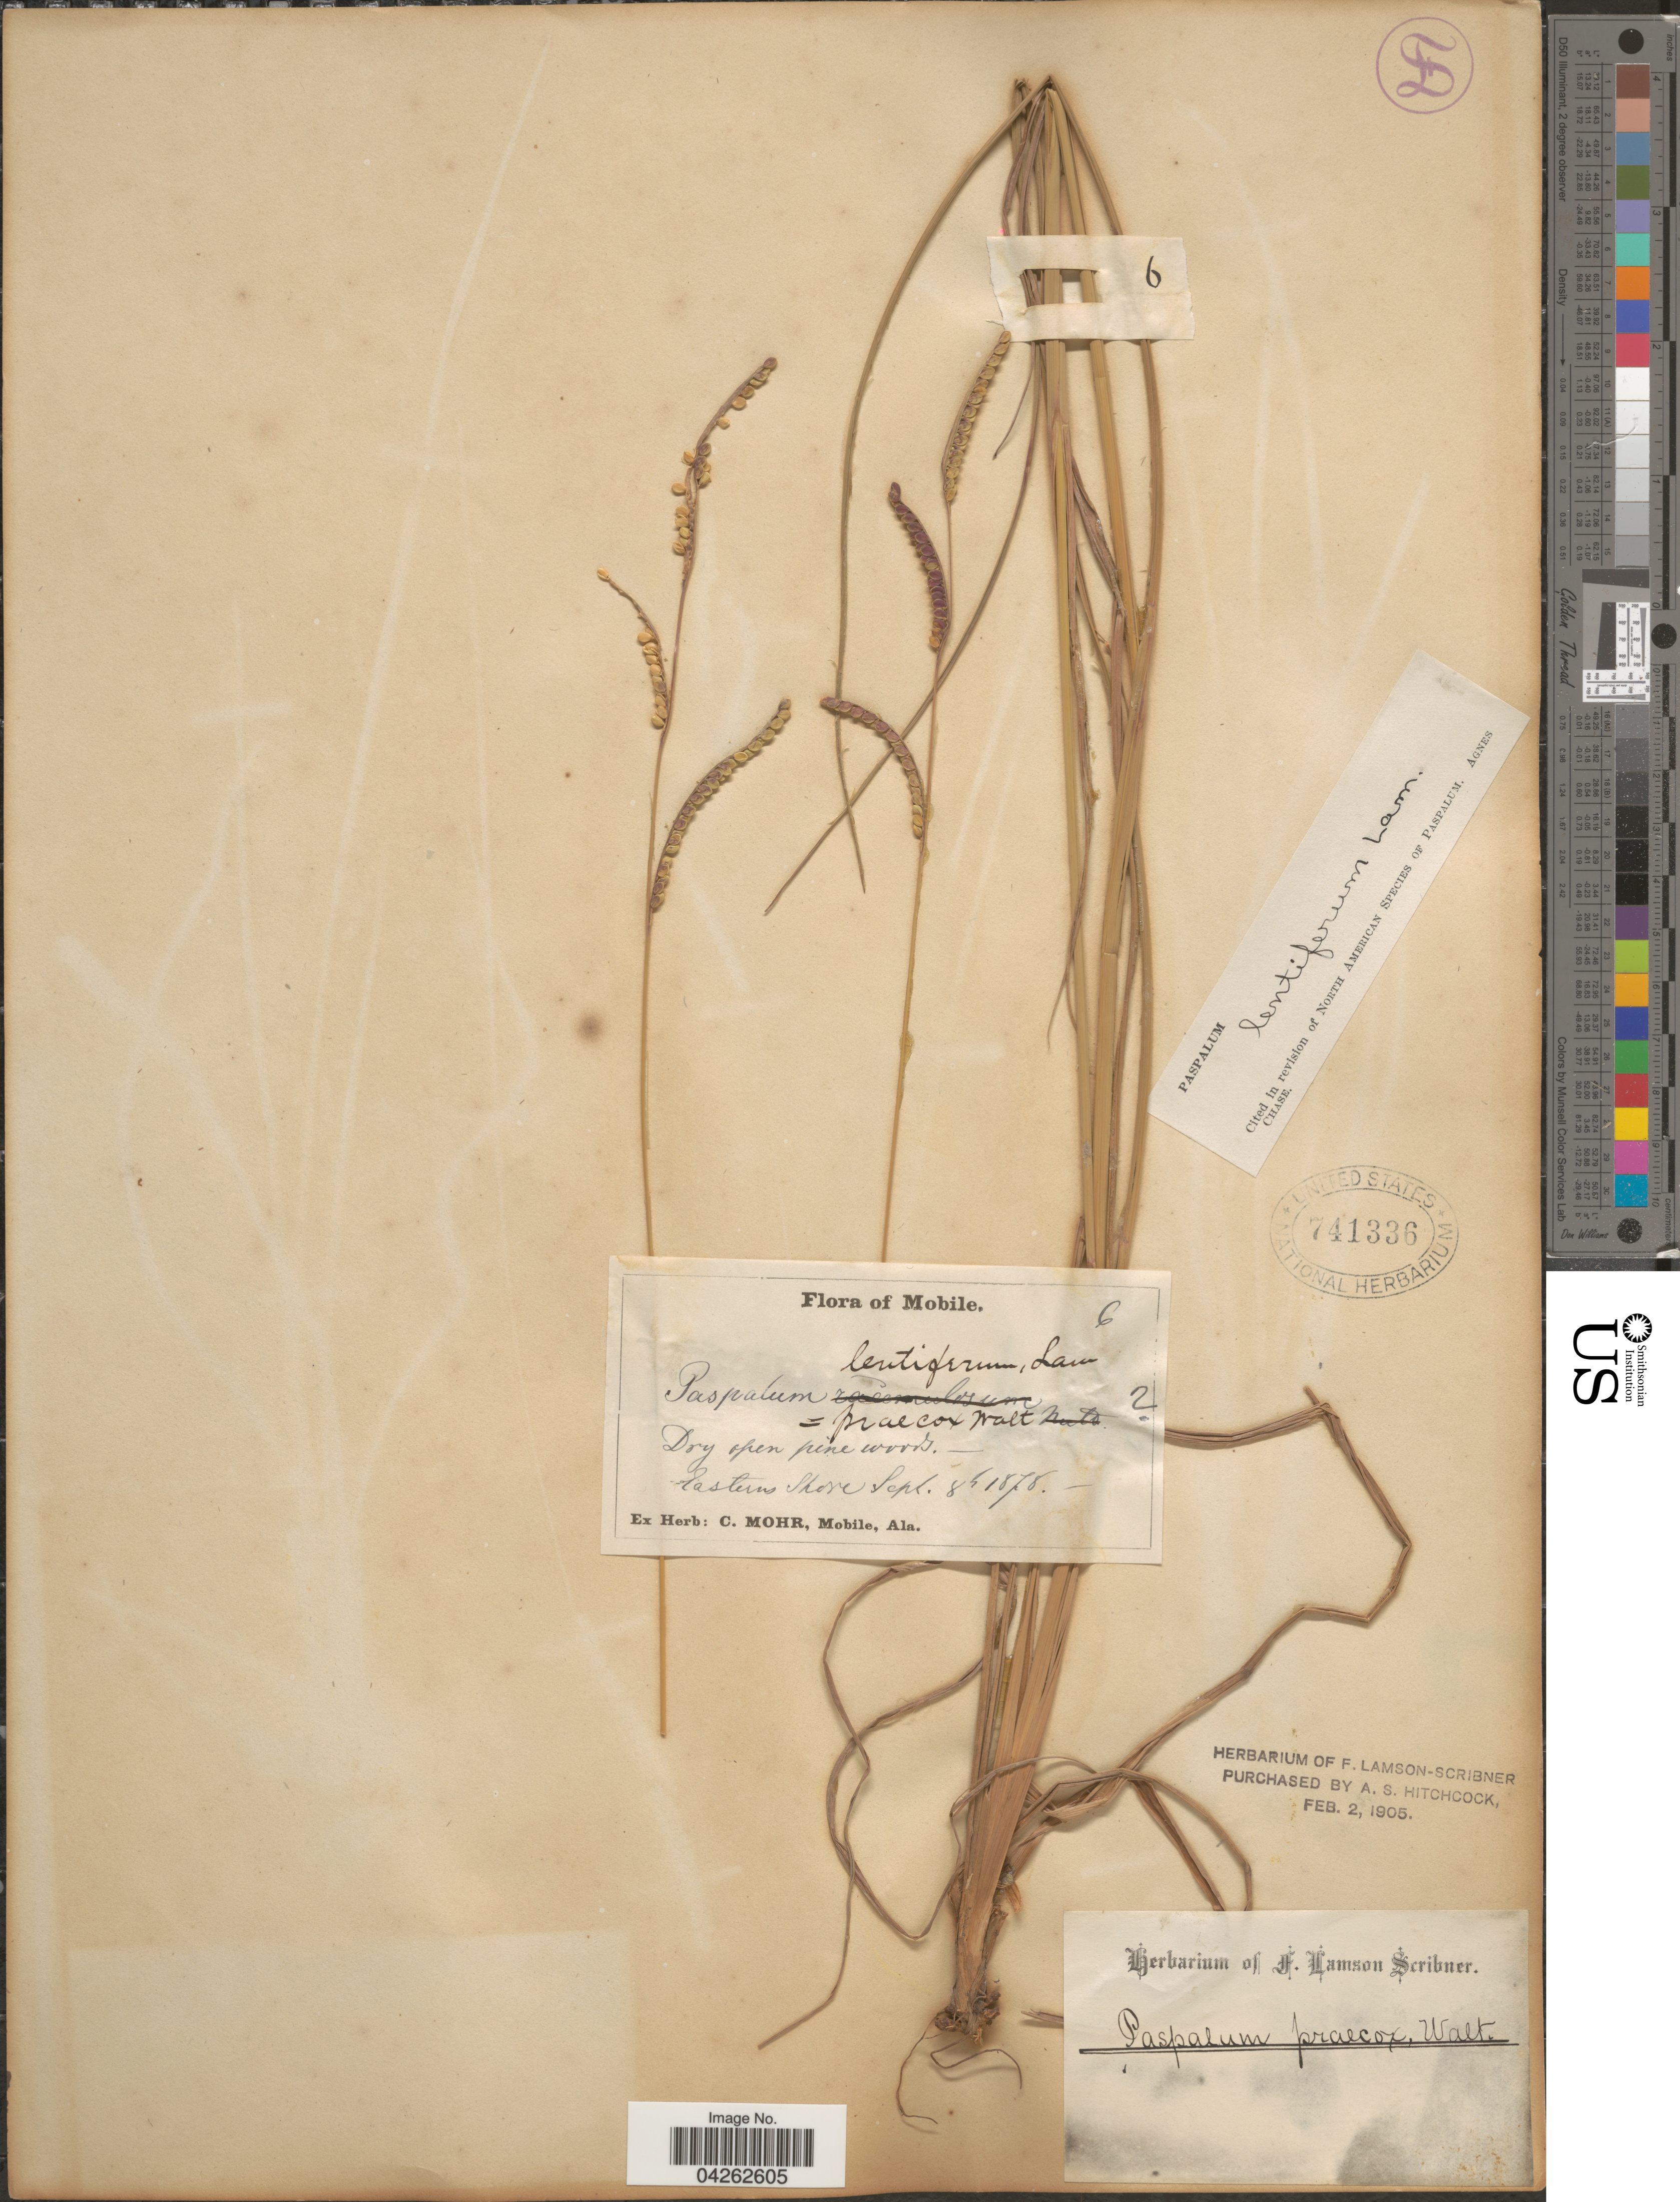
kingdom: Plantae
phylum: Tracheophyta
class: Liliopsida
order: Poales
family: Poaceae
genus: Paspalum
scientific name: Paspalum lentiferum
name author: Lam.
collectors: ex herb. C. Mohr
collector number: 6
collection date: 1878-09-08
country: United States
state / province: Alabama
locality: Mobile. Dry open pine woods. Eastern Shore.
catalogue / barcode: US 741336